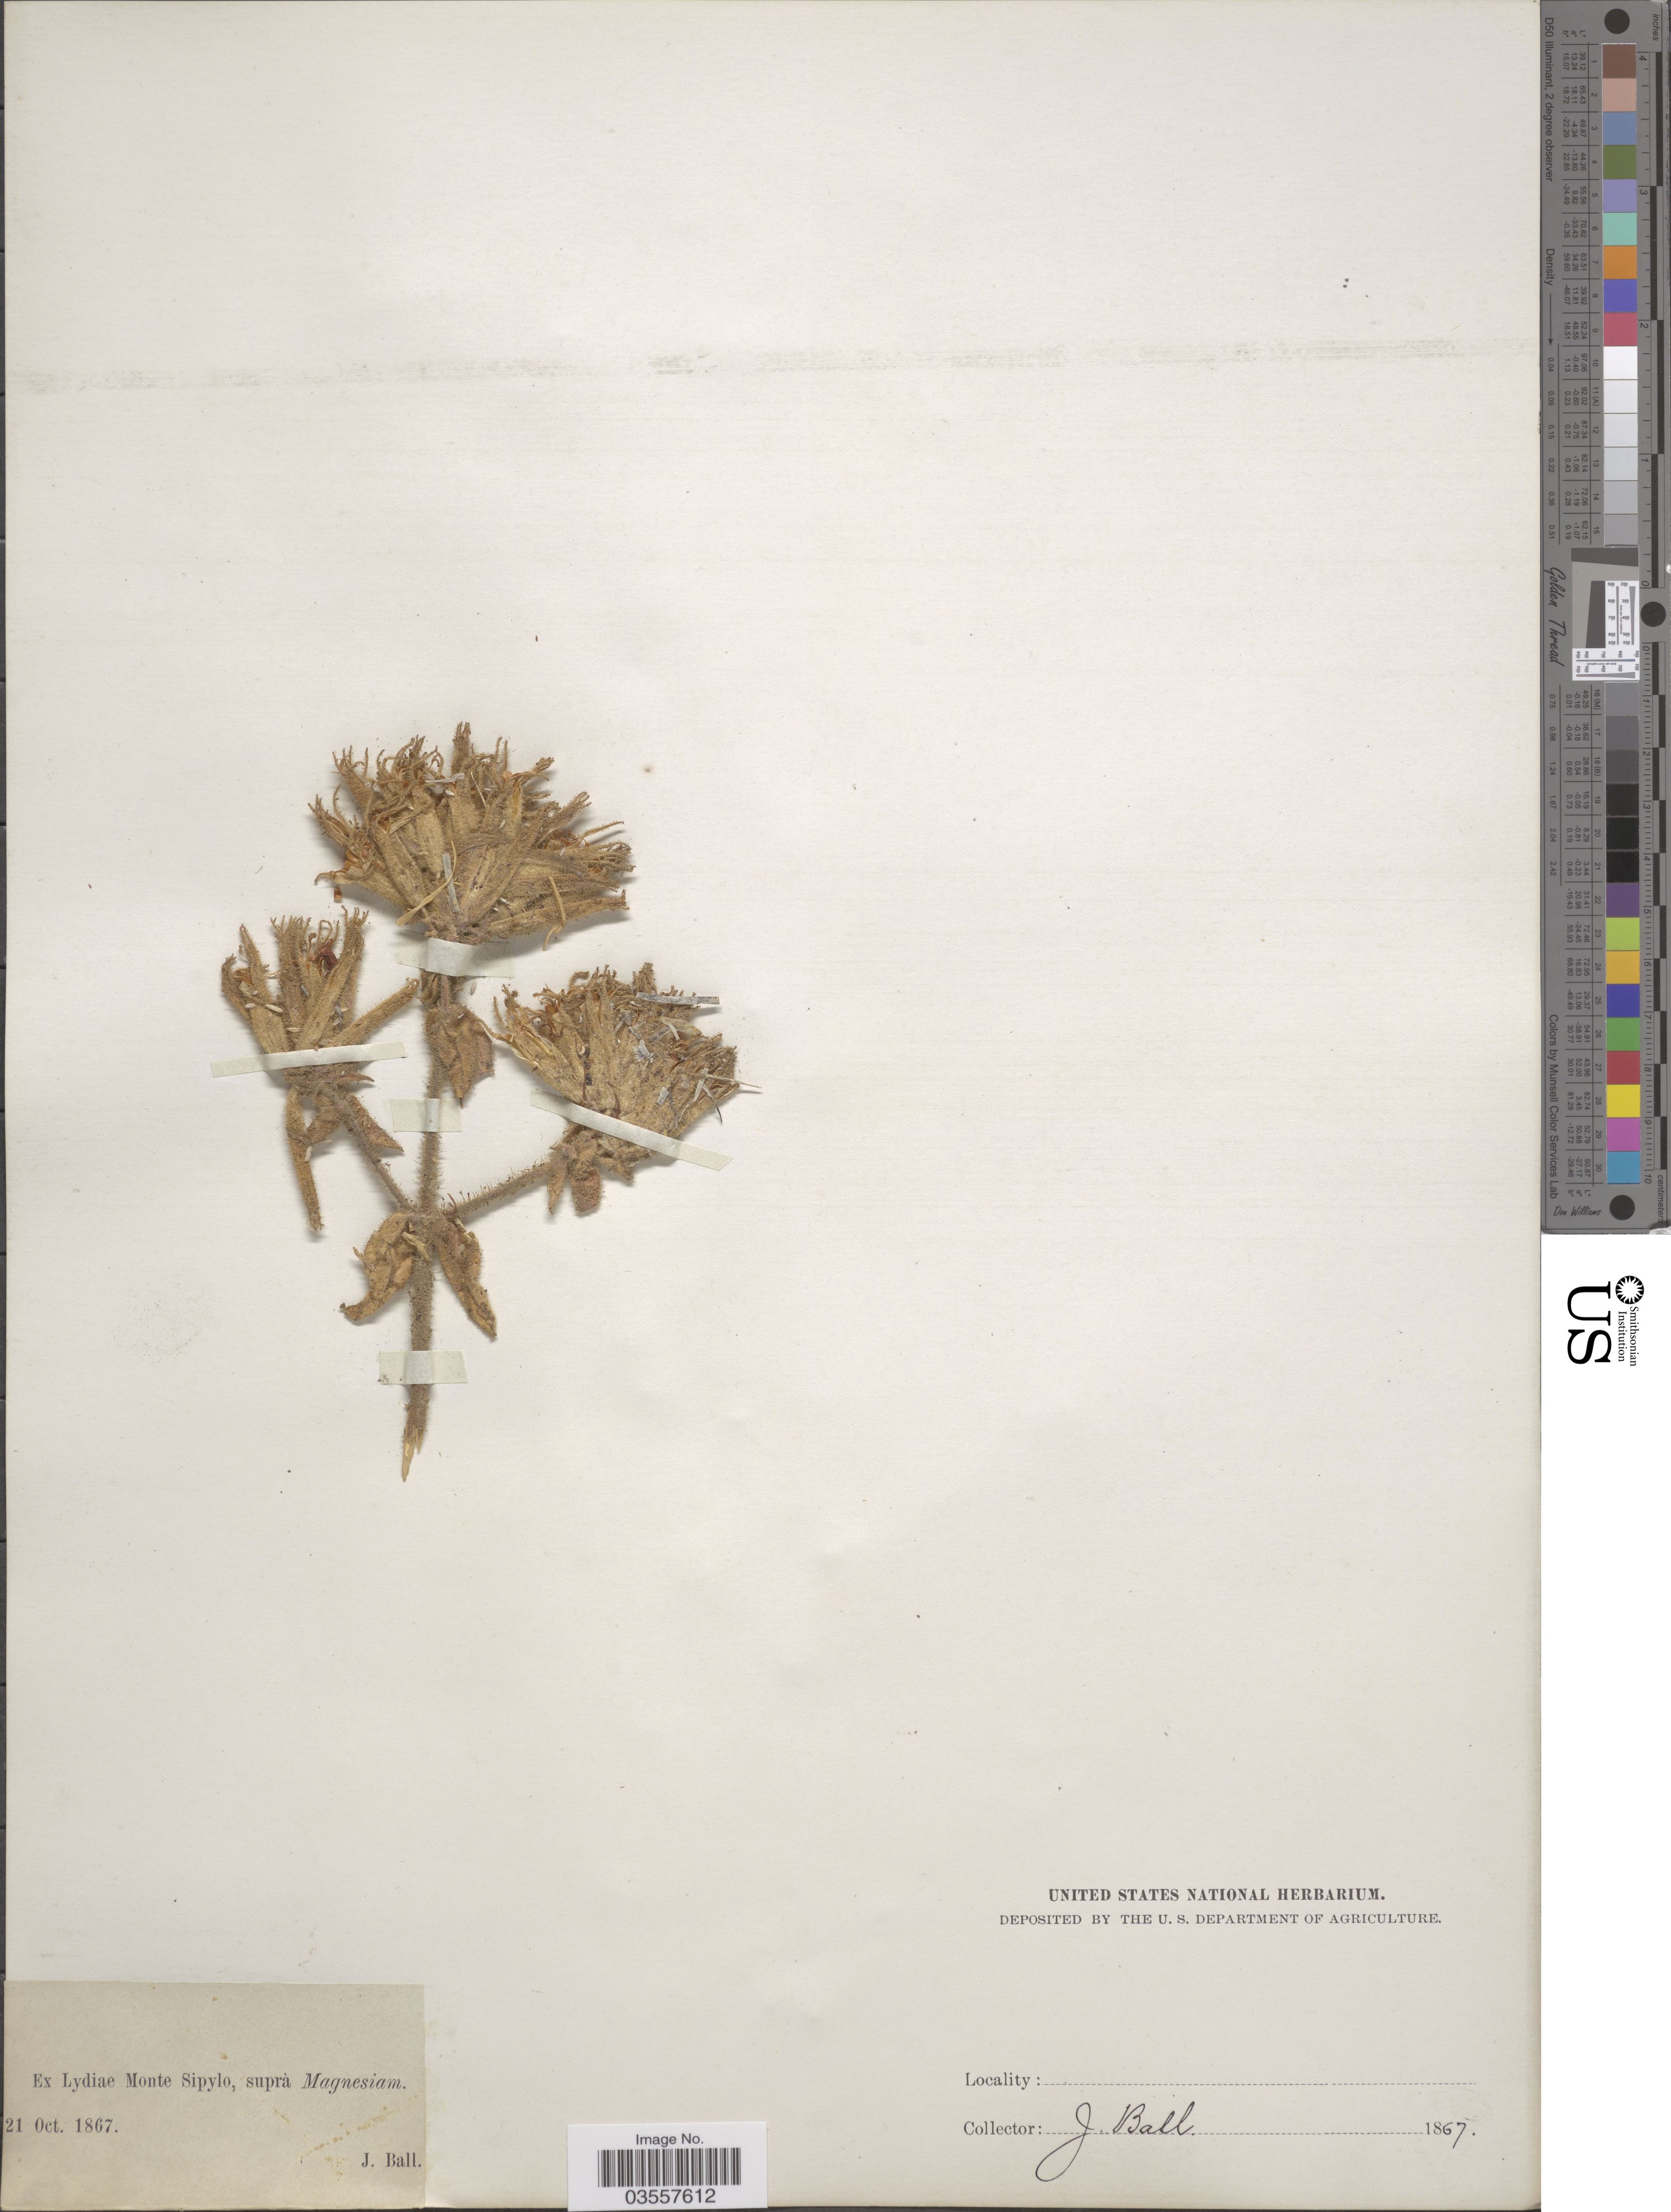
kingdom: Plantae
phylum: Tracheophyta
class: Magnoliopsida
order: Caryophyllales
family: Caryophyllaceae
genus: Saponaria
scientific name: Saponaria sp.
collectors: J. Ball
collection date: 1867-10-21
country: Turkey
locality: Ex Lydiæ Monte Sipylo, suprà Magnesium.